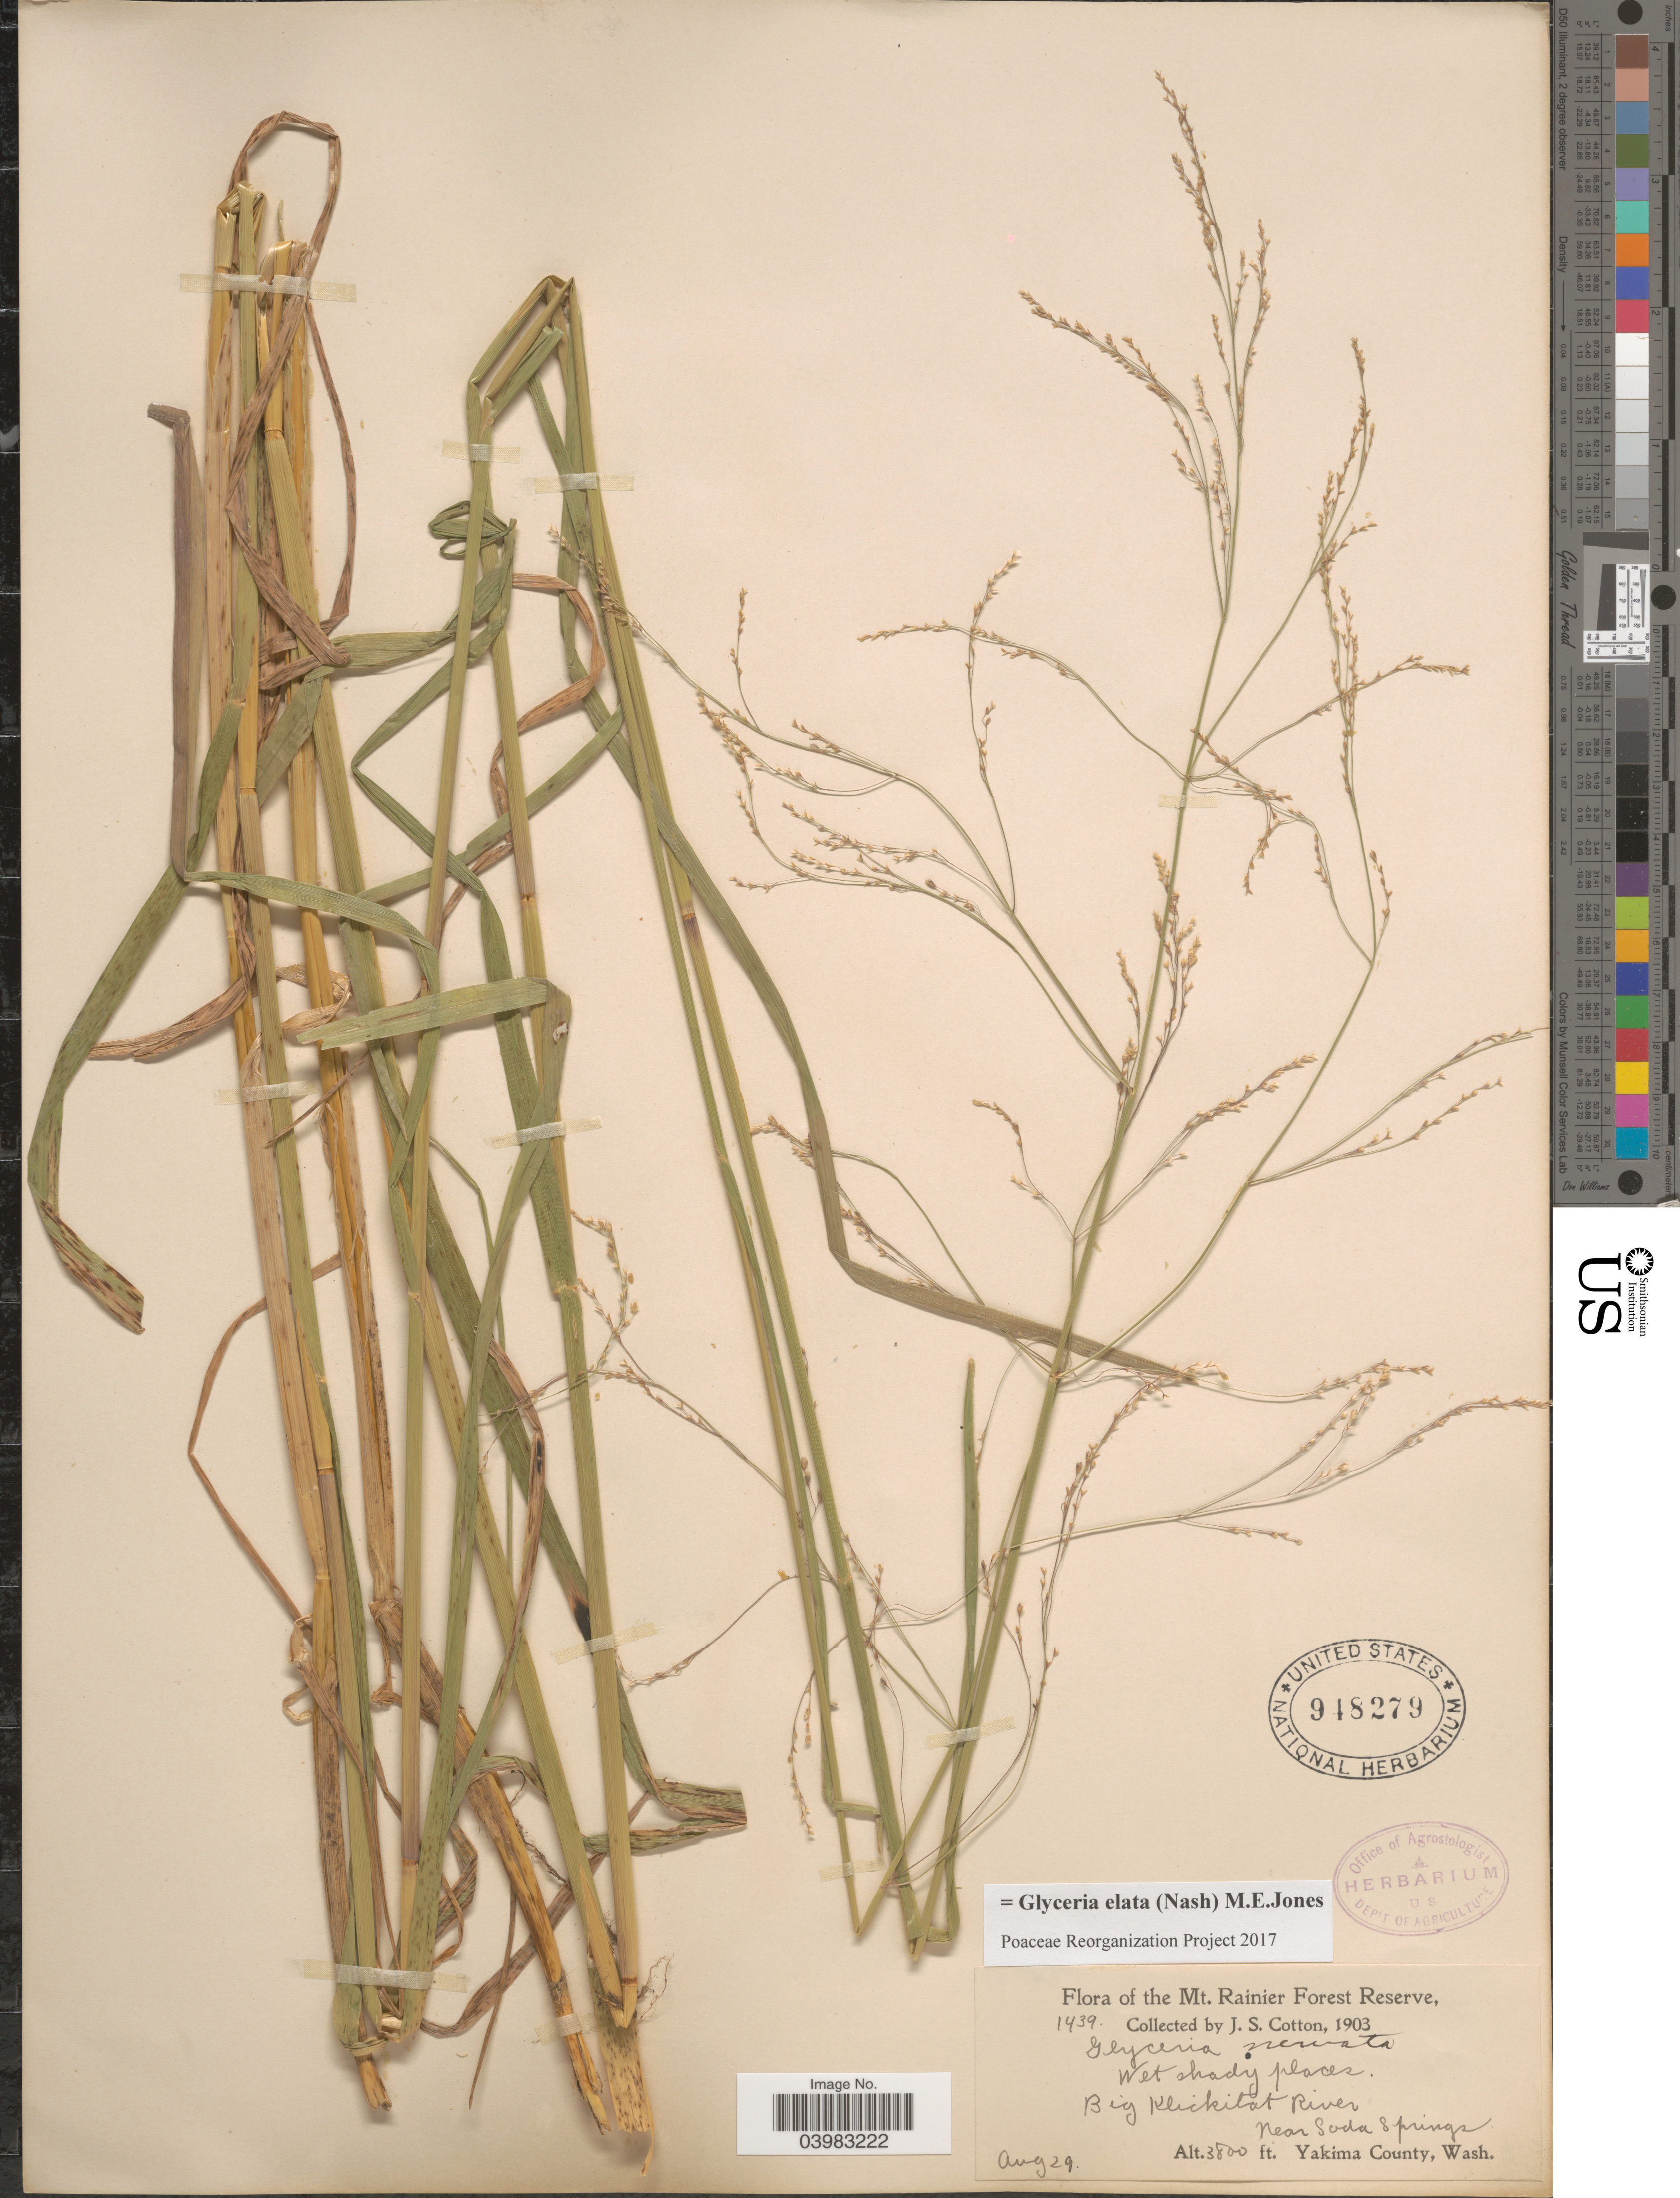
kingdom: Plantae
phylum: Tracheophyta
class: Liliopsida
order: Poales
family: Poaceae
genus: Glyceria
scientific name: Glyceria elata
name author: (Nash) M.E. Jones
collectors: J. S. Cotton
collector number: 1439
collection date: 1903-08-29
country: United States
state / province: Washington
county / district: Yakima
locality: Mt. Rainier Forest Reserve. Big Klickitat River near Soda Springs. Yakima County.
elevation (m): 1158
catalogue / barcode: US 948279